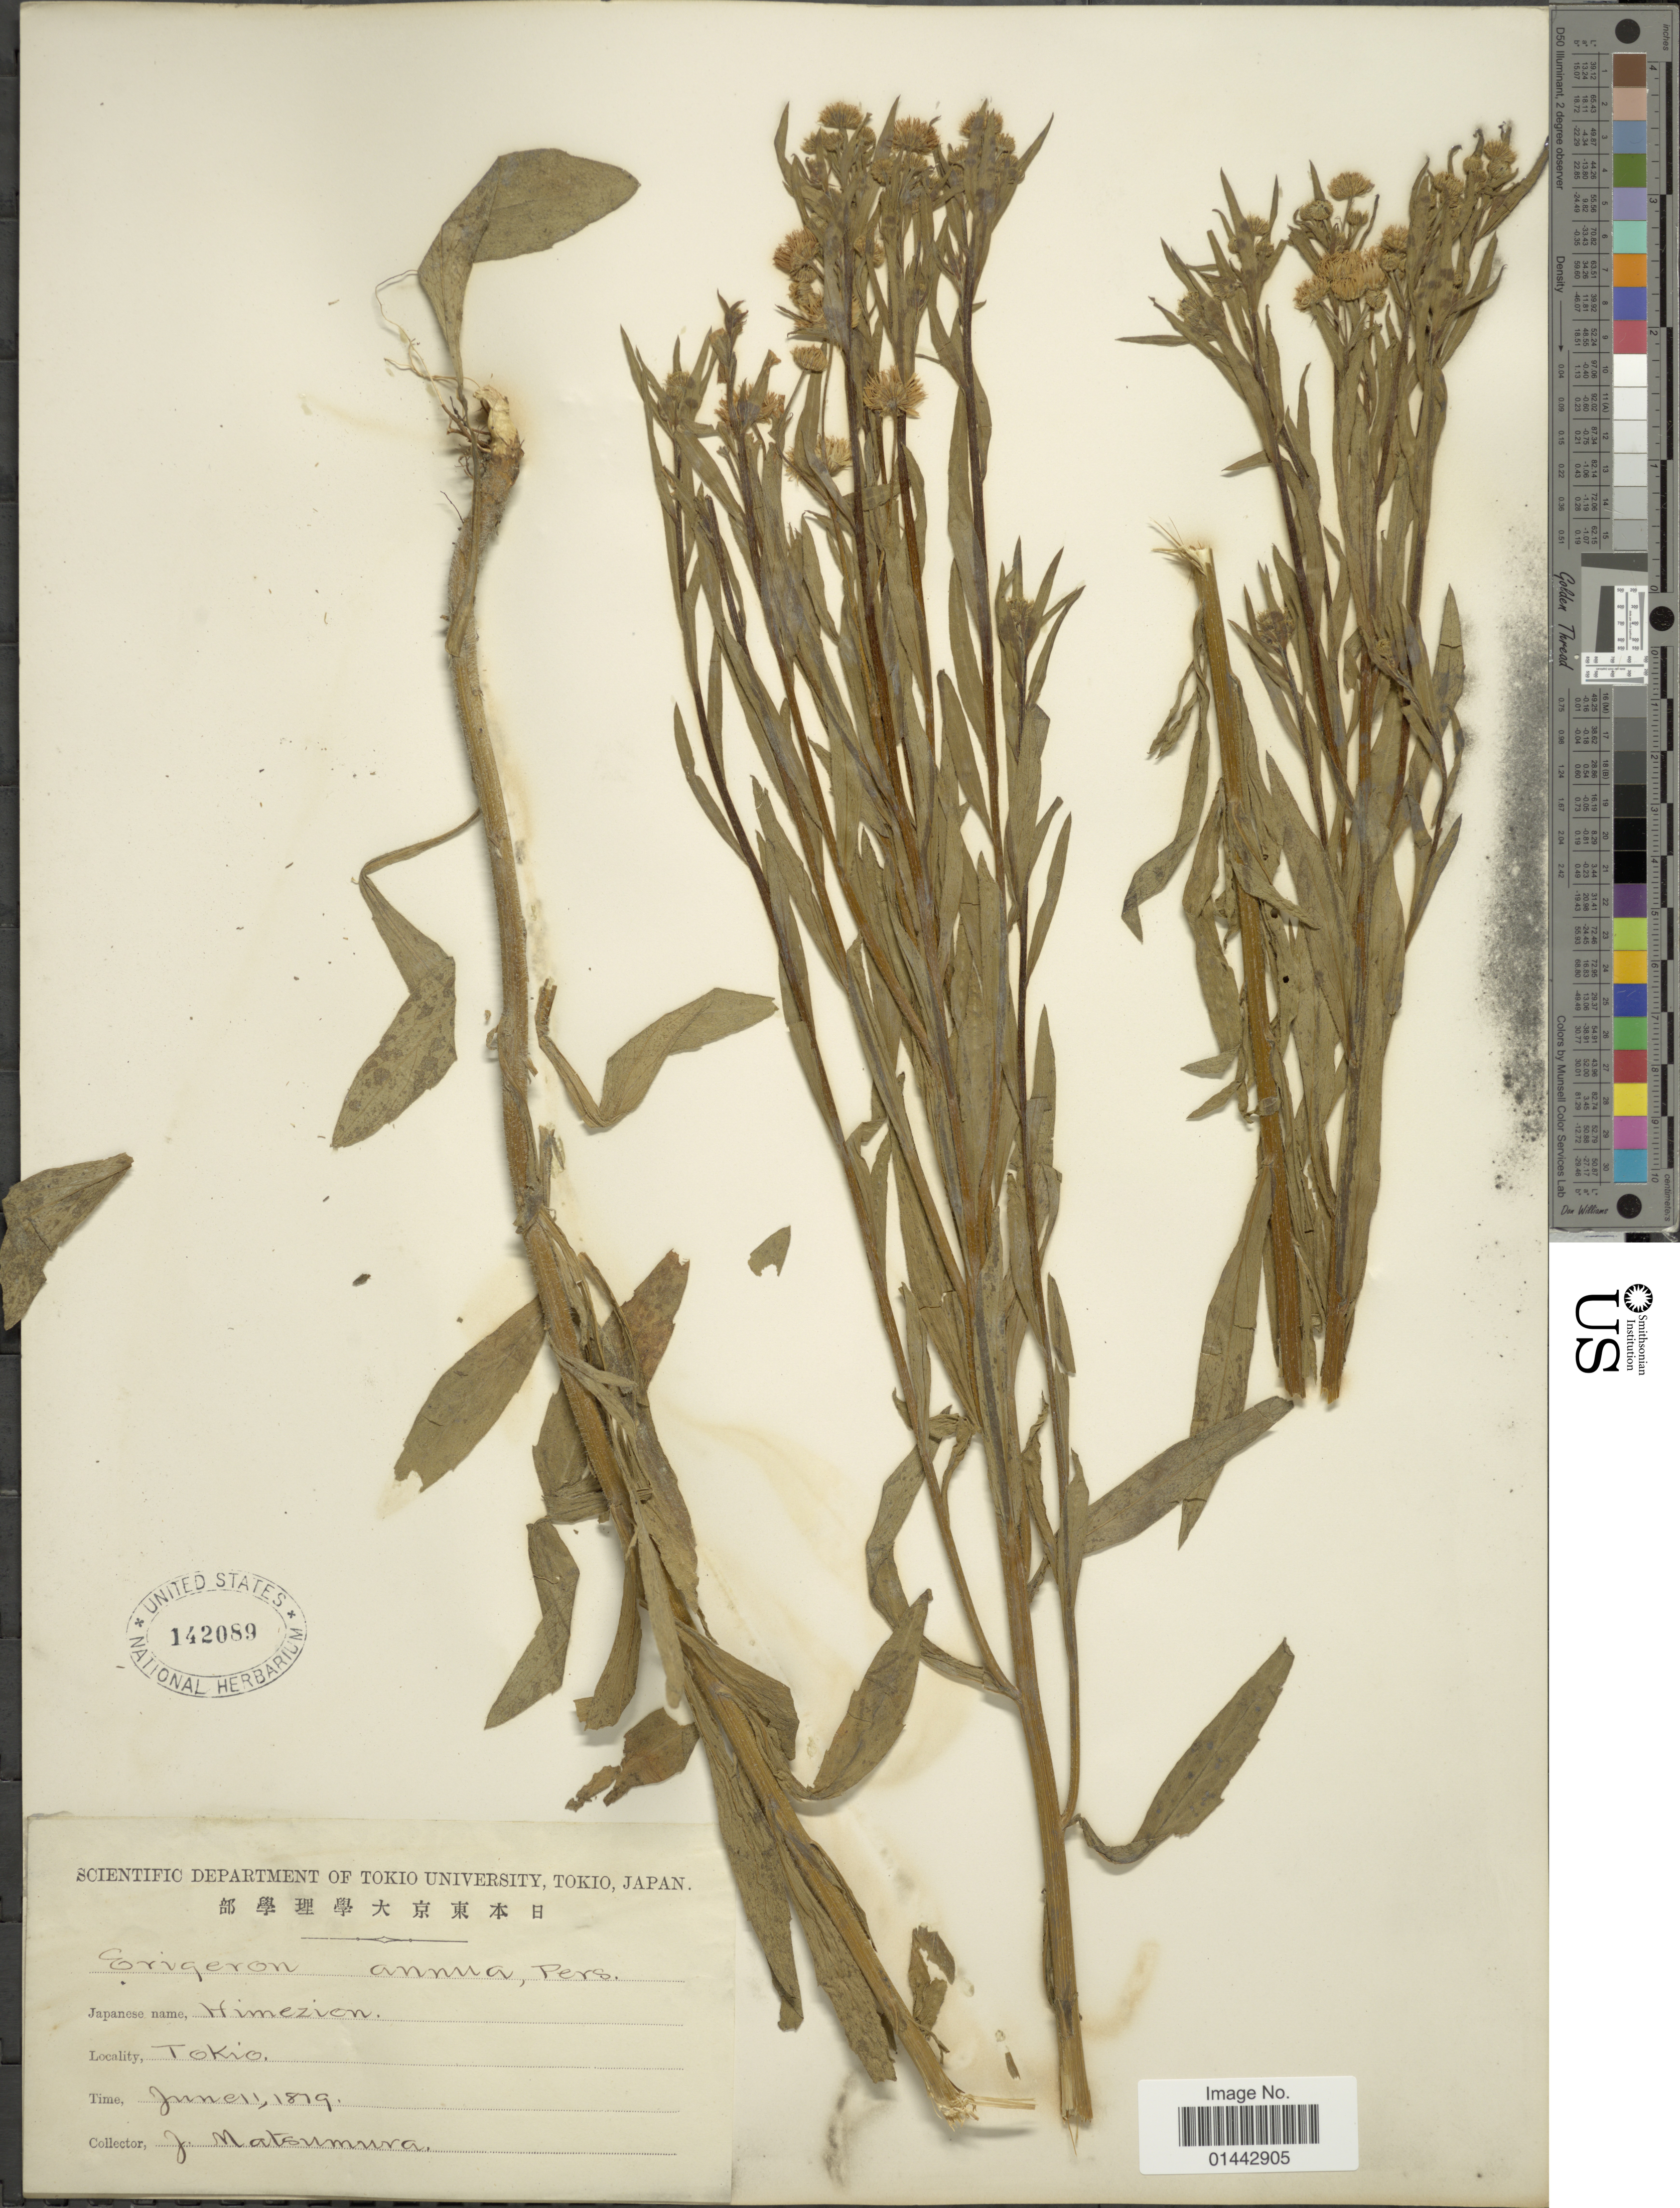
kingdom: Plantae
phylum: Tracheophyta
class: Magnoliopsida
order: Asterales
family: Asteraceae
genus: Erigeron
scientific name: Erigeron annuus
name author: (L.) Pers.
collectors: J. Matsumura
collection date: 1819-06-11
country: Japan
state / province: Tokyo, Federal City of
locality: Tokio.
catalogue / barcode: US 142089